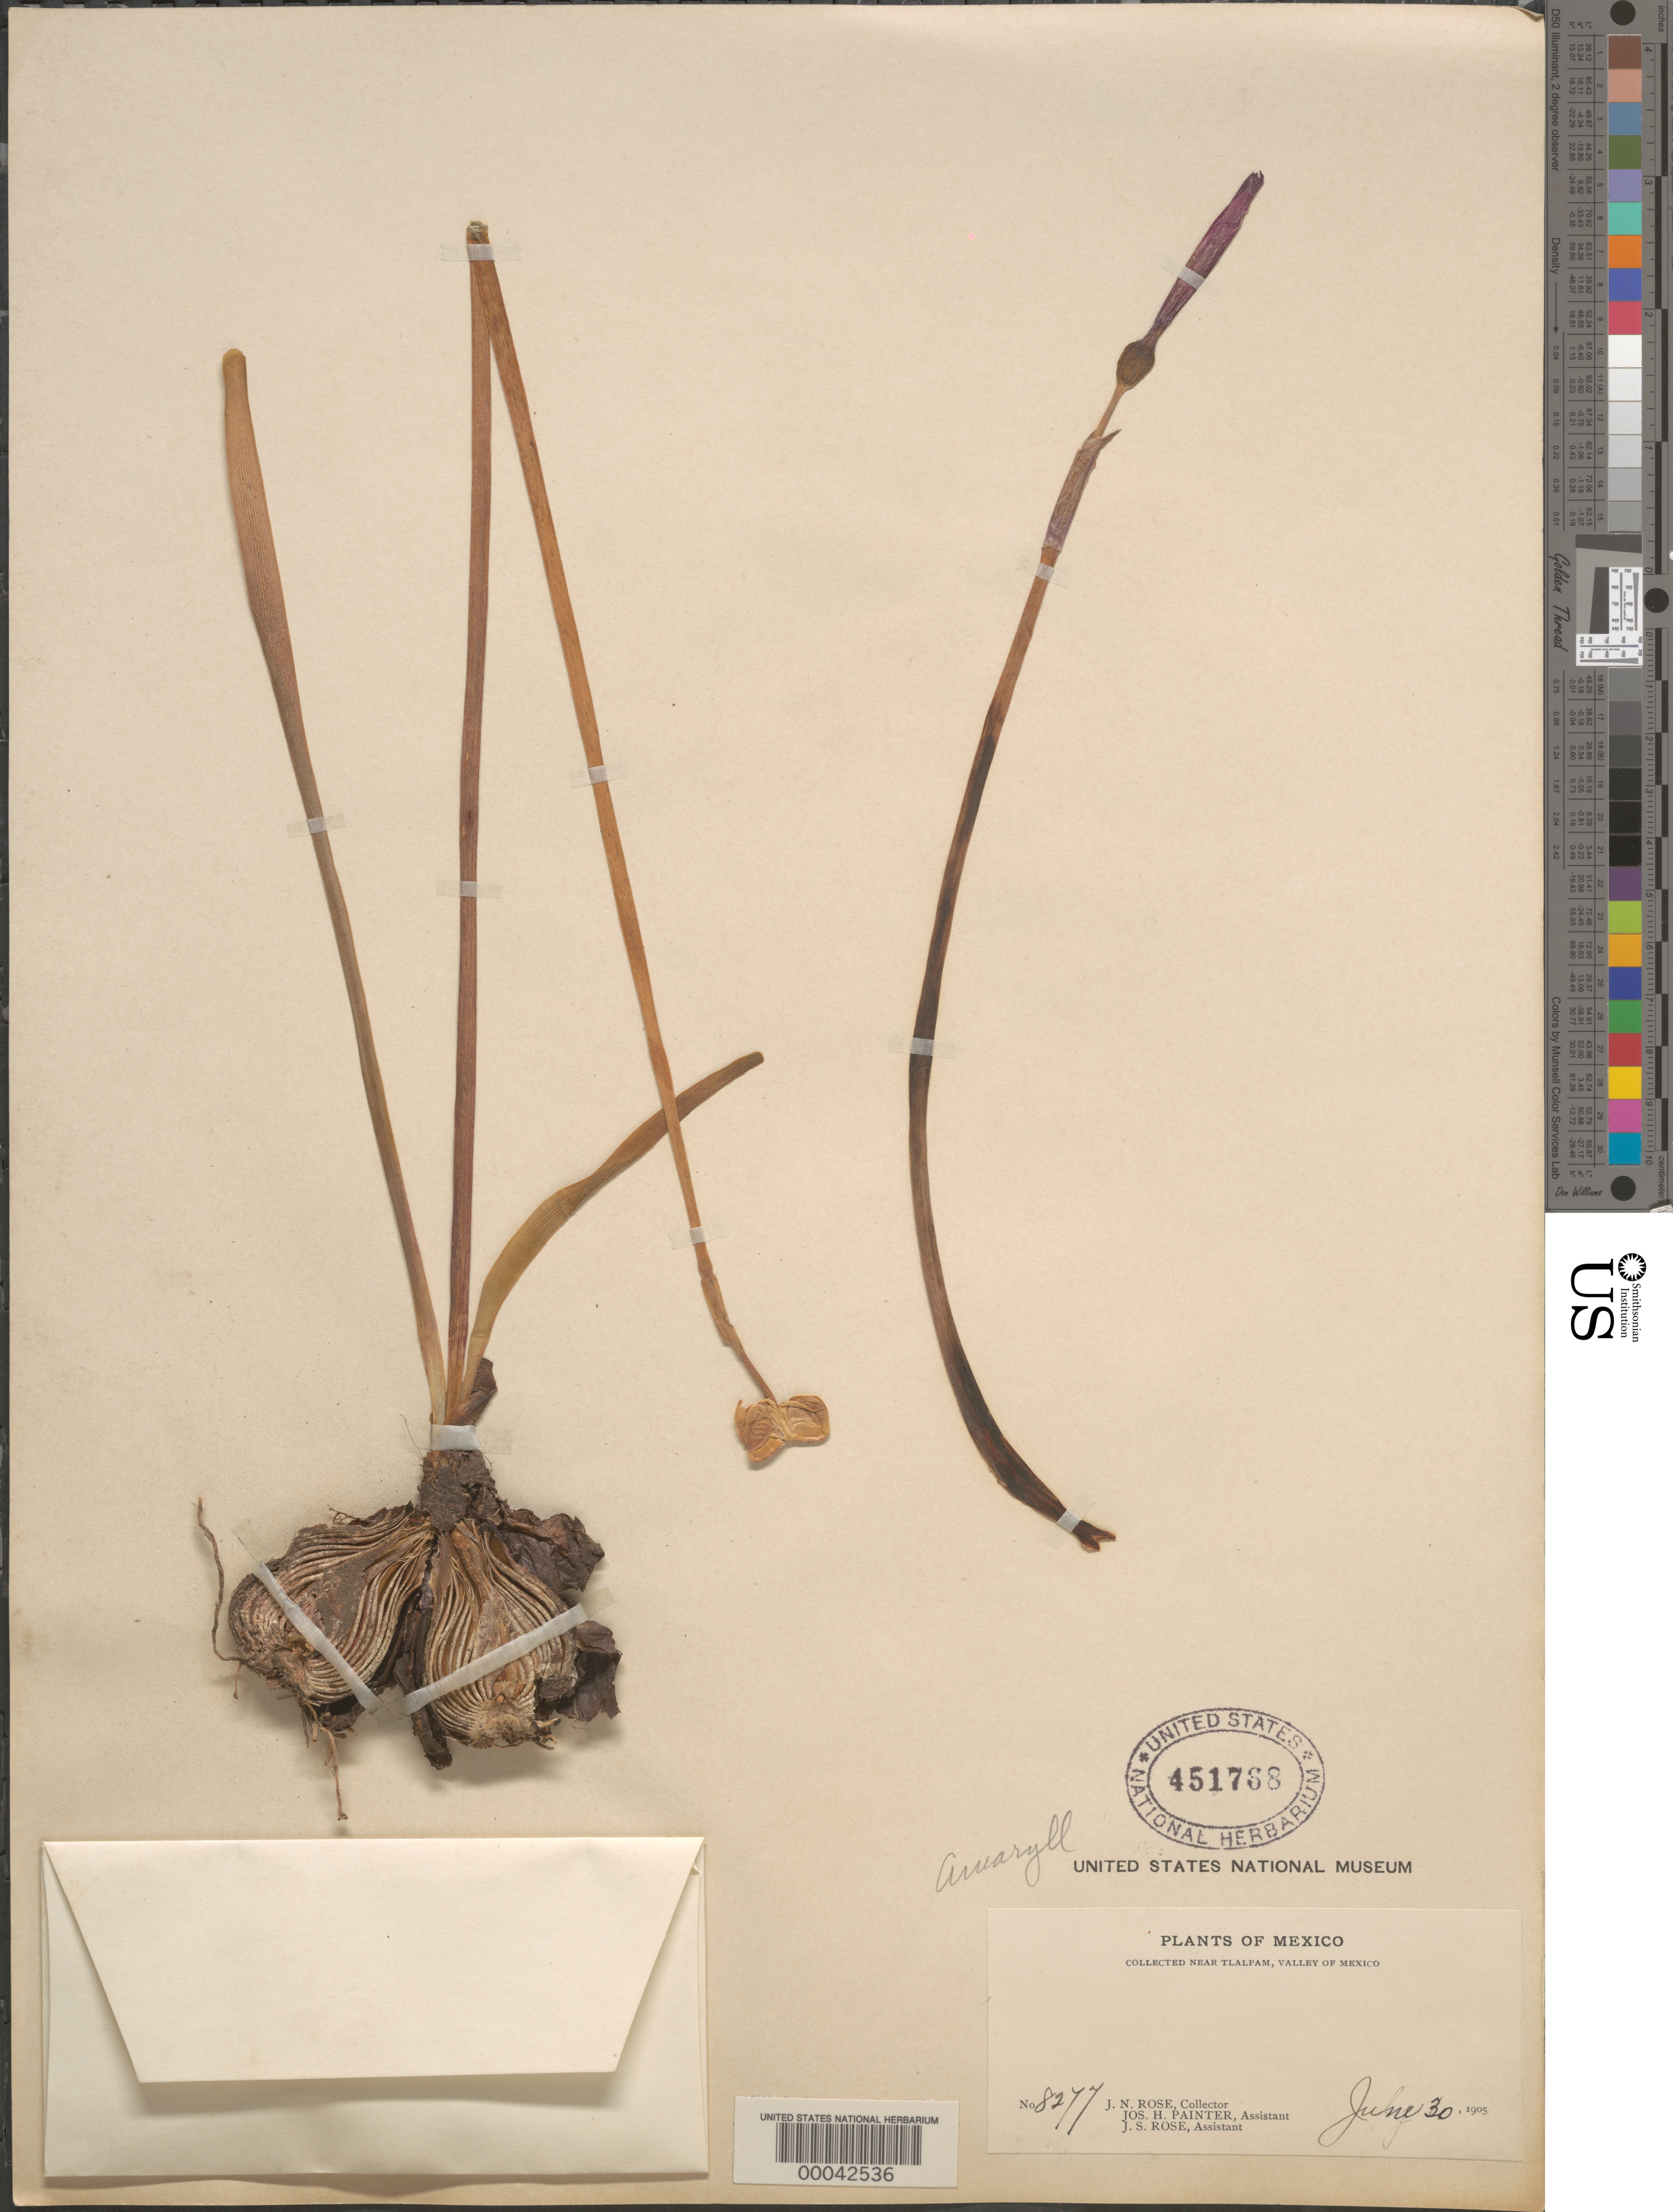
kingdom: Plantae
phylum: Tracheophyta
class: Liliopsida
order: Asparagales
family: Amaryllidaceae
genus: Sprekelia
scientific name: Sprekelia sp.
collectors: J. N. Rose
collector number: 8277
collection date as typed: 30 Jun 1905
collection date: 1905-06-30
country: Mexico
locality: Near Tlalpam, Valley of Mexico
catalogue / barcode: US 451788